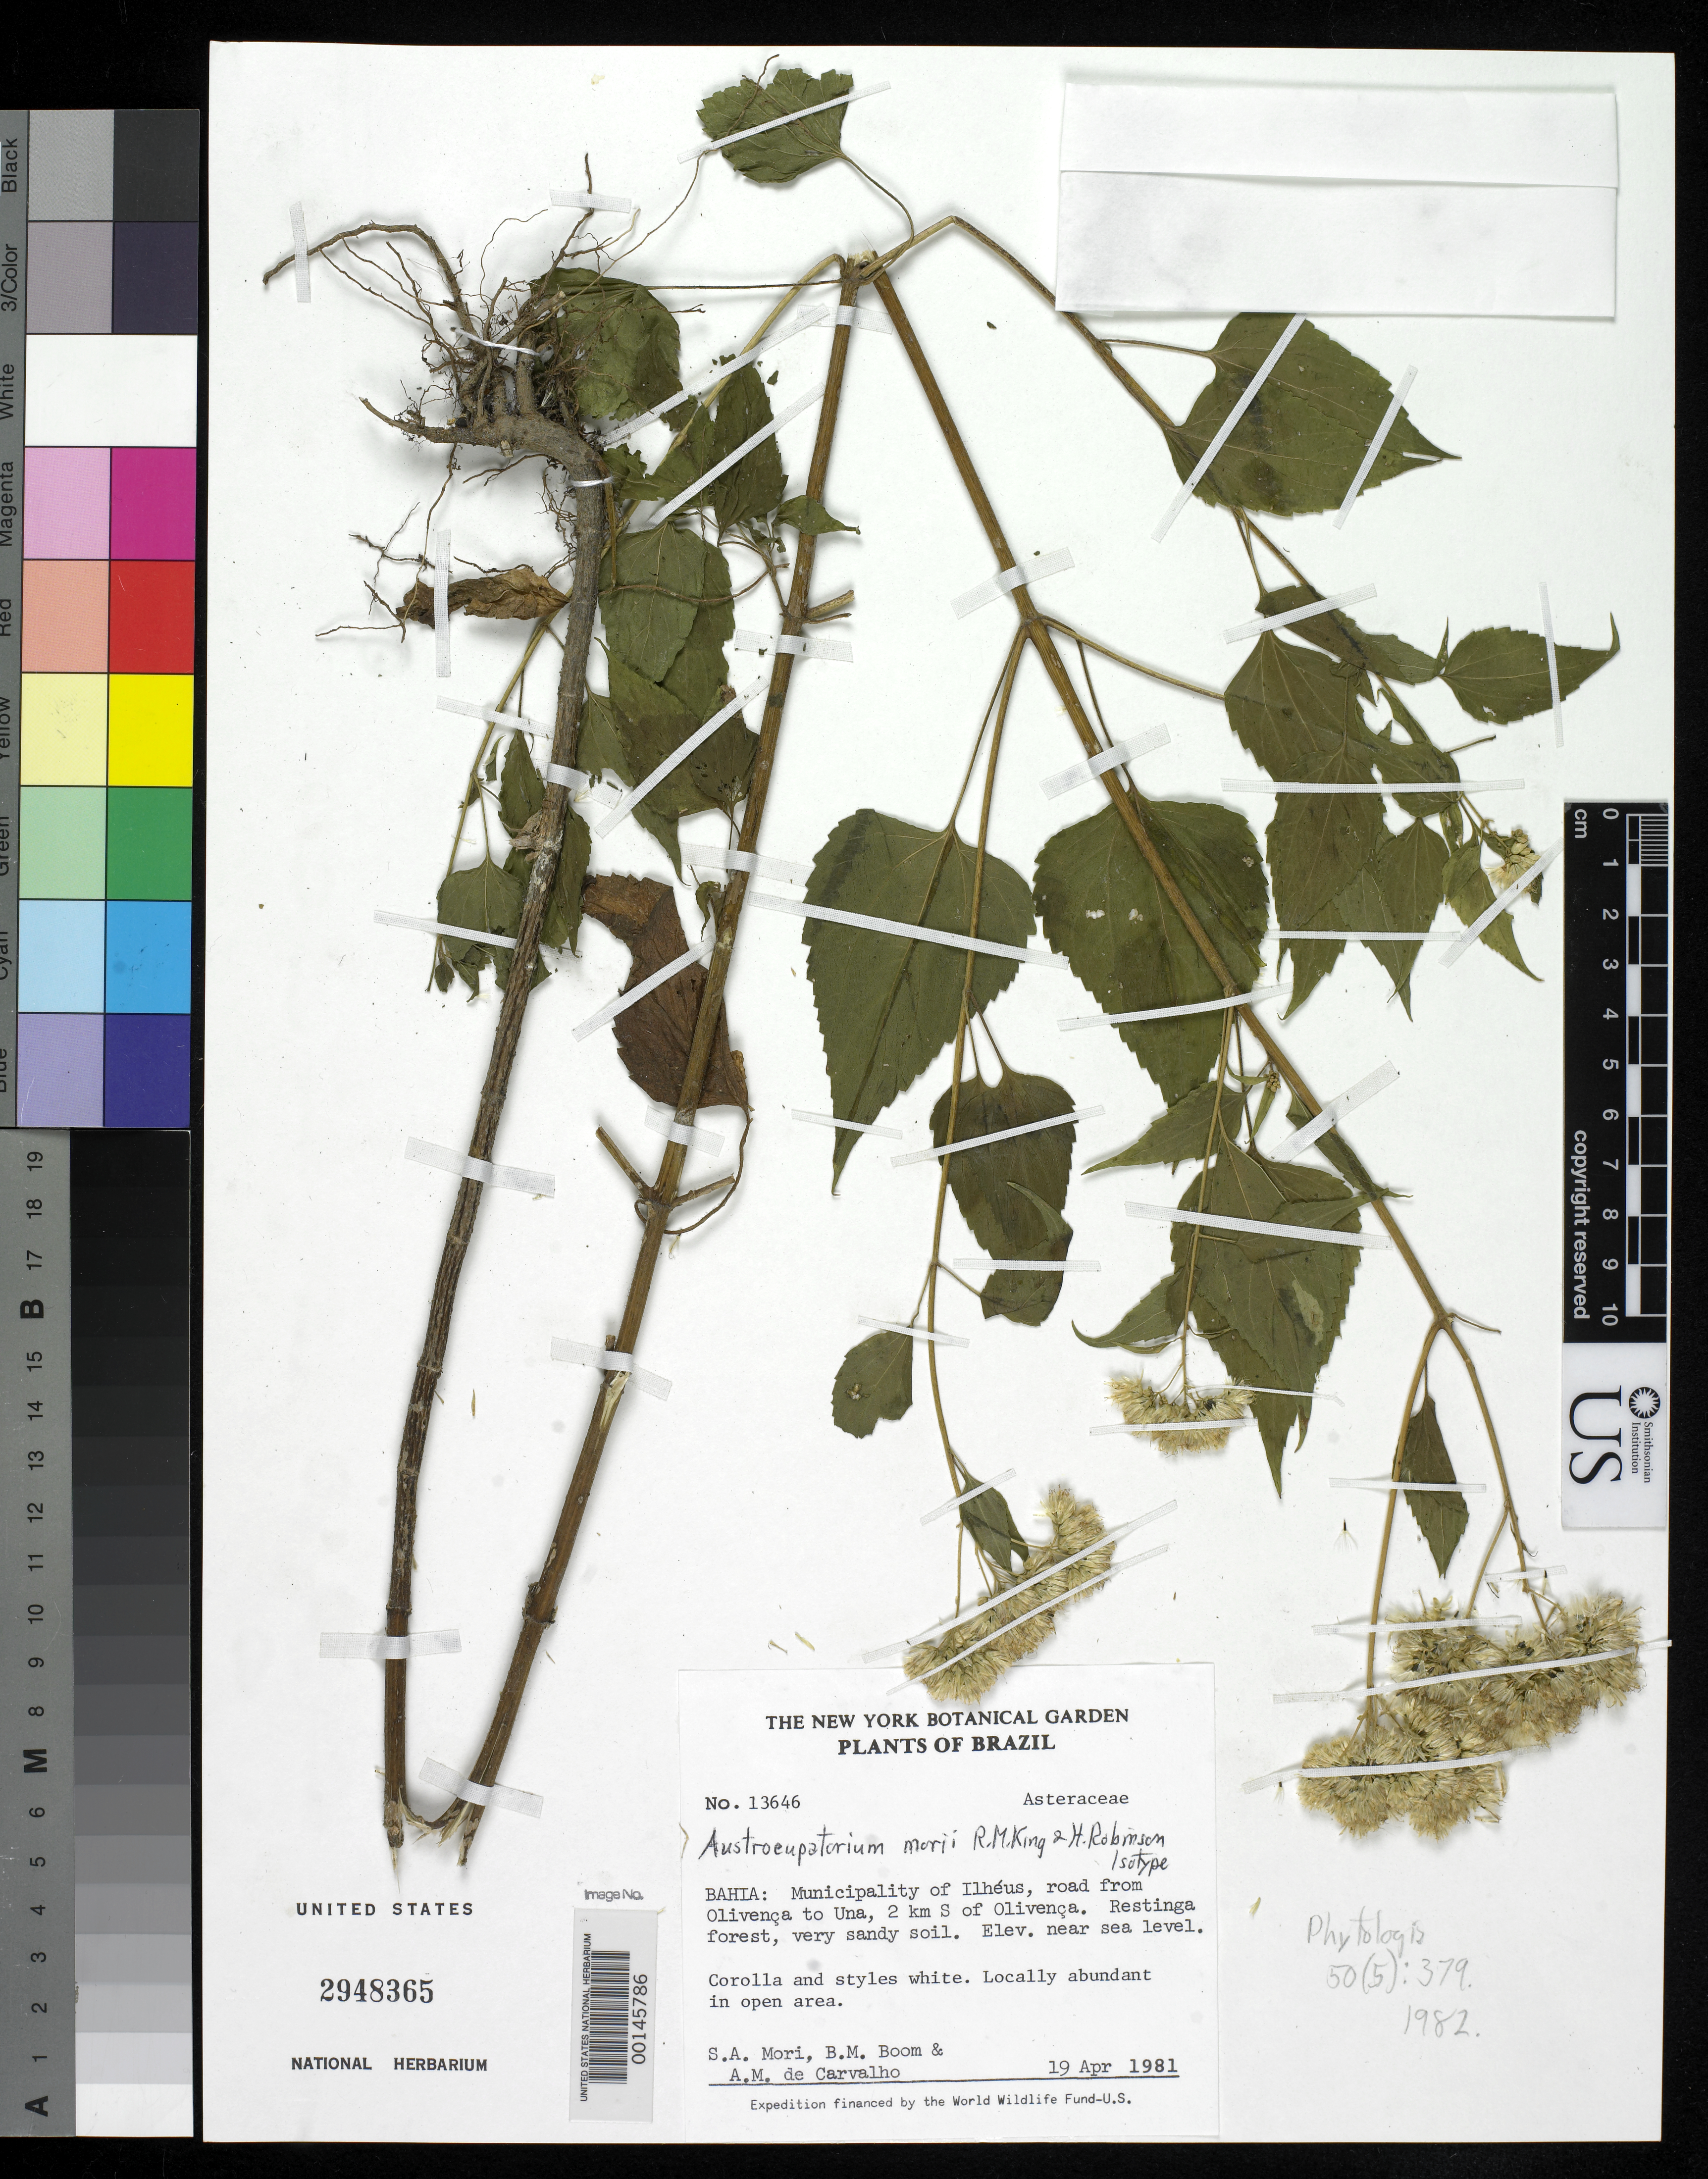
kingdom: Plantae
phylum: Tracheophyta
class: Magnoliopsida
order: Asterales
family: Asteraceae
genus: Austroeupatorium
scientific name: Austroeupatorium morii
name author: R.M. King & H. Rob.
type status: Isotype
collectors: S. Mori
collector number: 13646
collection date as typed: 19 Apr 1981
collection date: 1981-04-19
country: Brazil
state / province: Bahia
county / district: Ilhéus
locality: Road from Olivenca to Una.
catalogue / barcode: US 2948365